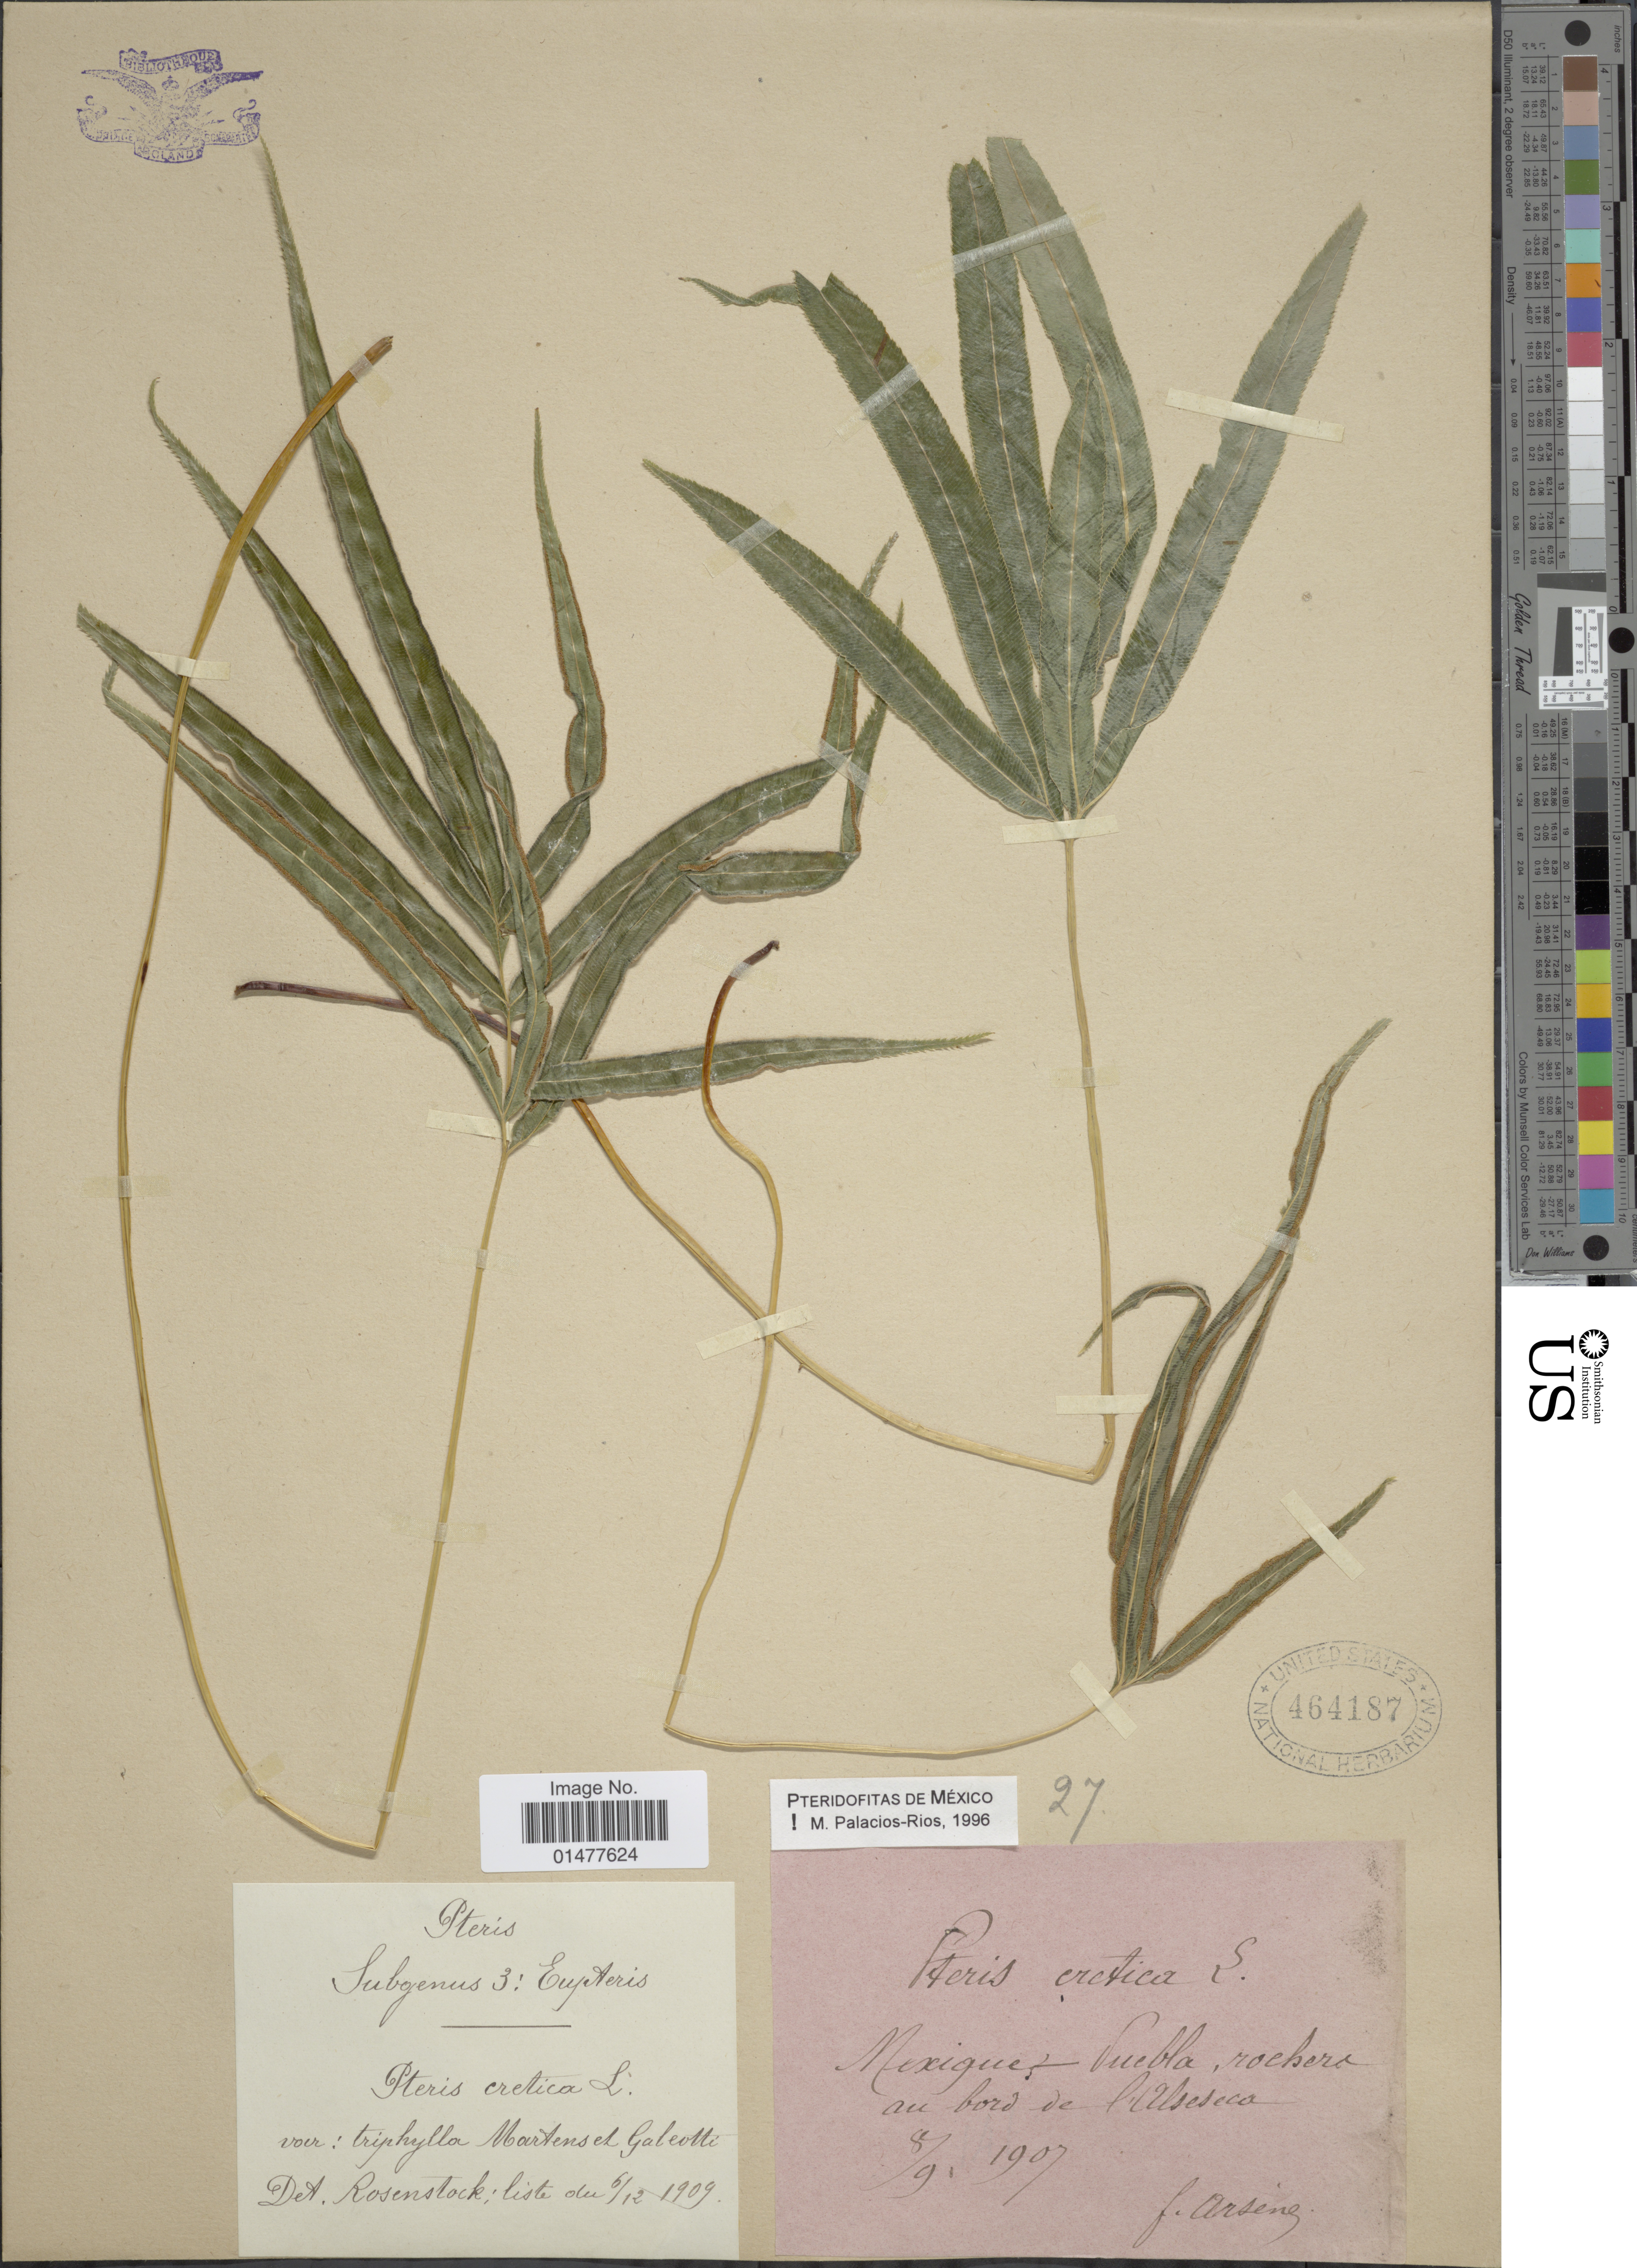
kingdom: Plantae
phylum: Tracheophyta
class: Polypodiopsida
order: Polypodiales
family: Pteridaceae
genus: Pteris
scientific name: Pteris cretica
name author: L.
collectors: F. Arsène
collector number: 27*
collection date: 1907-09-08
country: Mexico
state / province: Puebla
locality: Rochero au bord de l'Alseseca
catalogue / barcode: US 464187